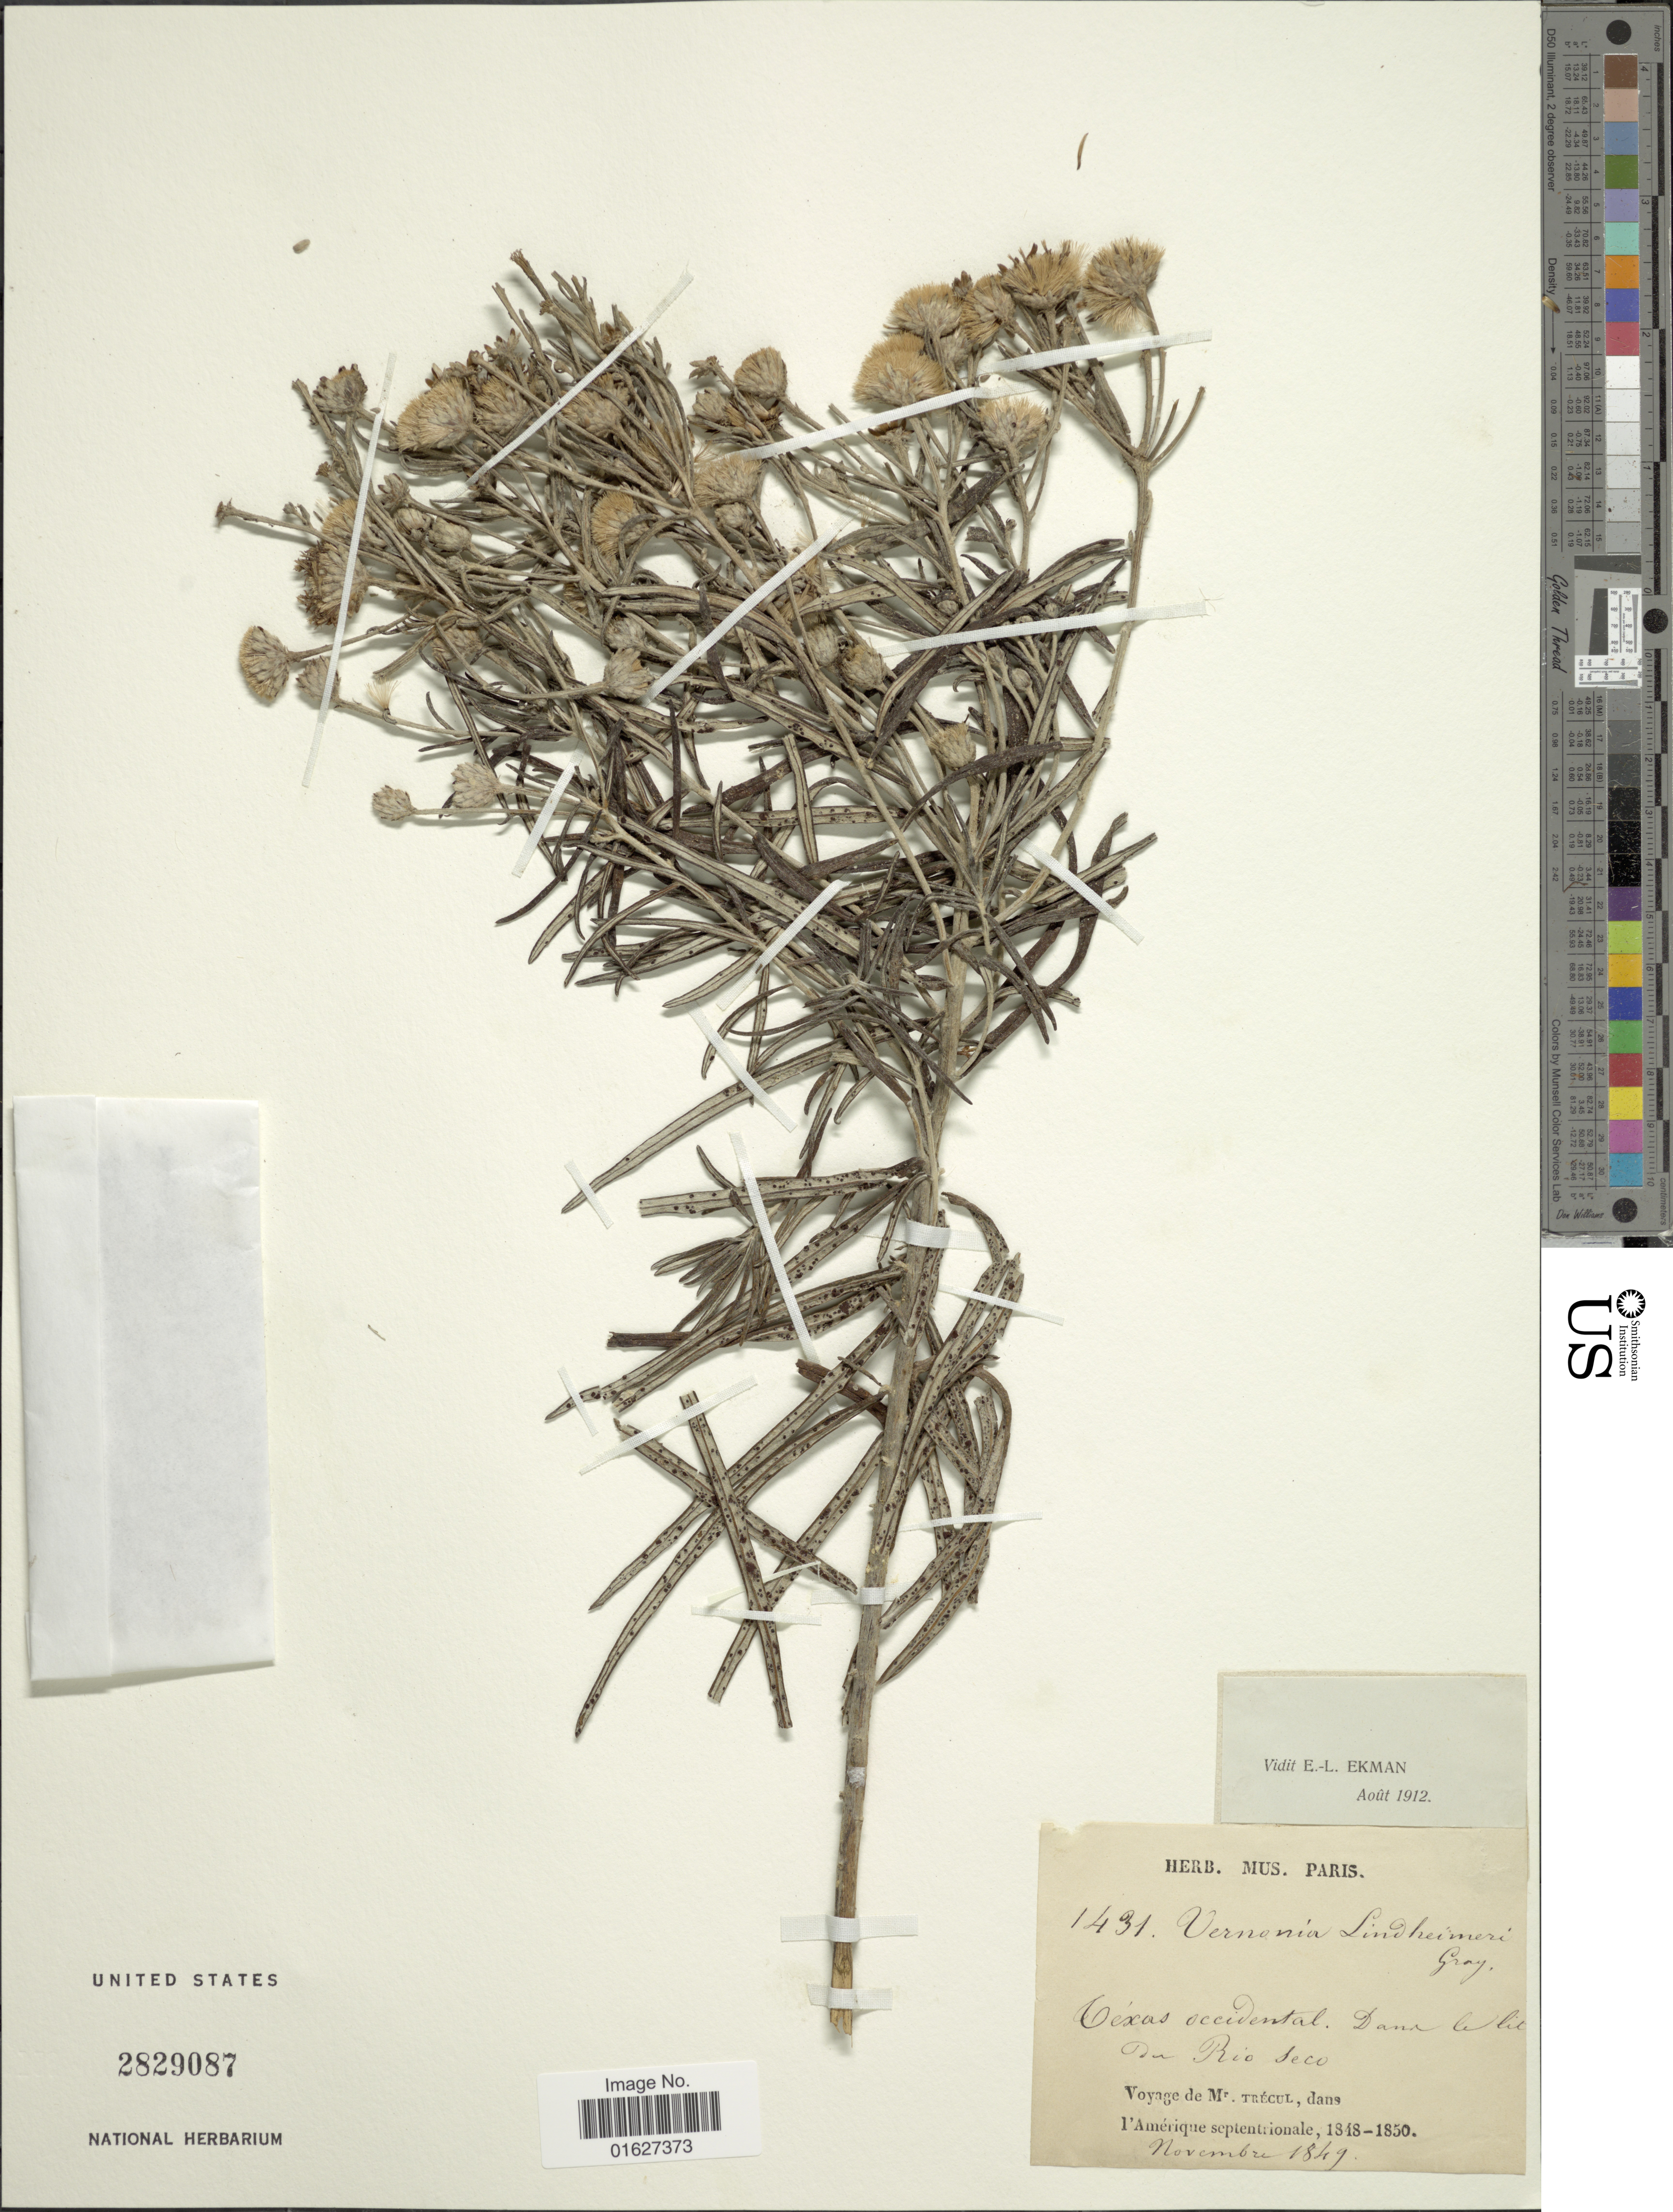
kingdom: Plantae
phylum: Tracheophyta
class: Magnoliopsida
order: Asterales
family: Asteraceae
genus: Vernonia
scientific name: Vernonia lindheimeri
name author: A. Gray & Engelm. in A. Gray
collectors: A. Trécul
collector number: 1431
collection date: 1849-11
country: United States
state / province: Texas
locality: Cexas occifental. Dana le lit Du Rio Seco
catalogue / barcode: US 2829087